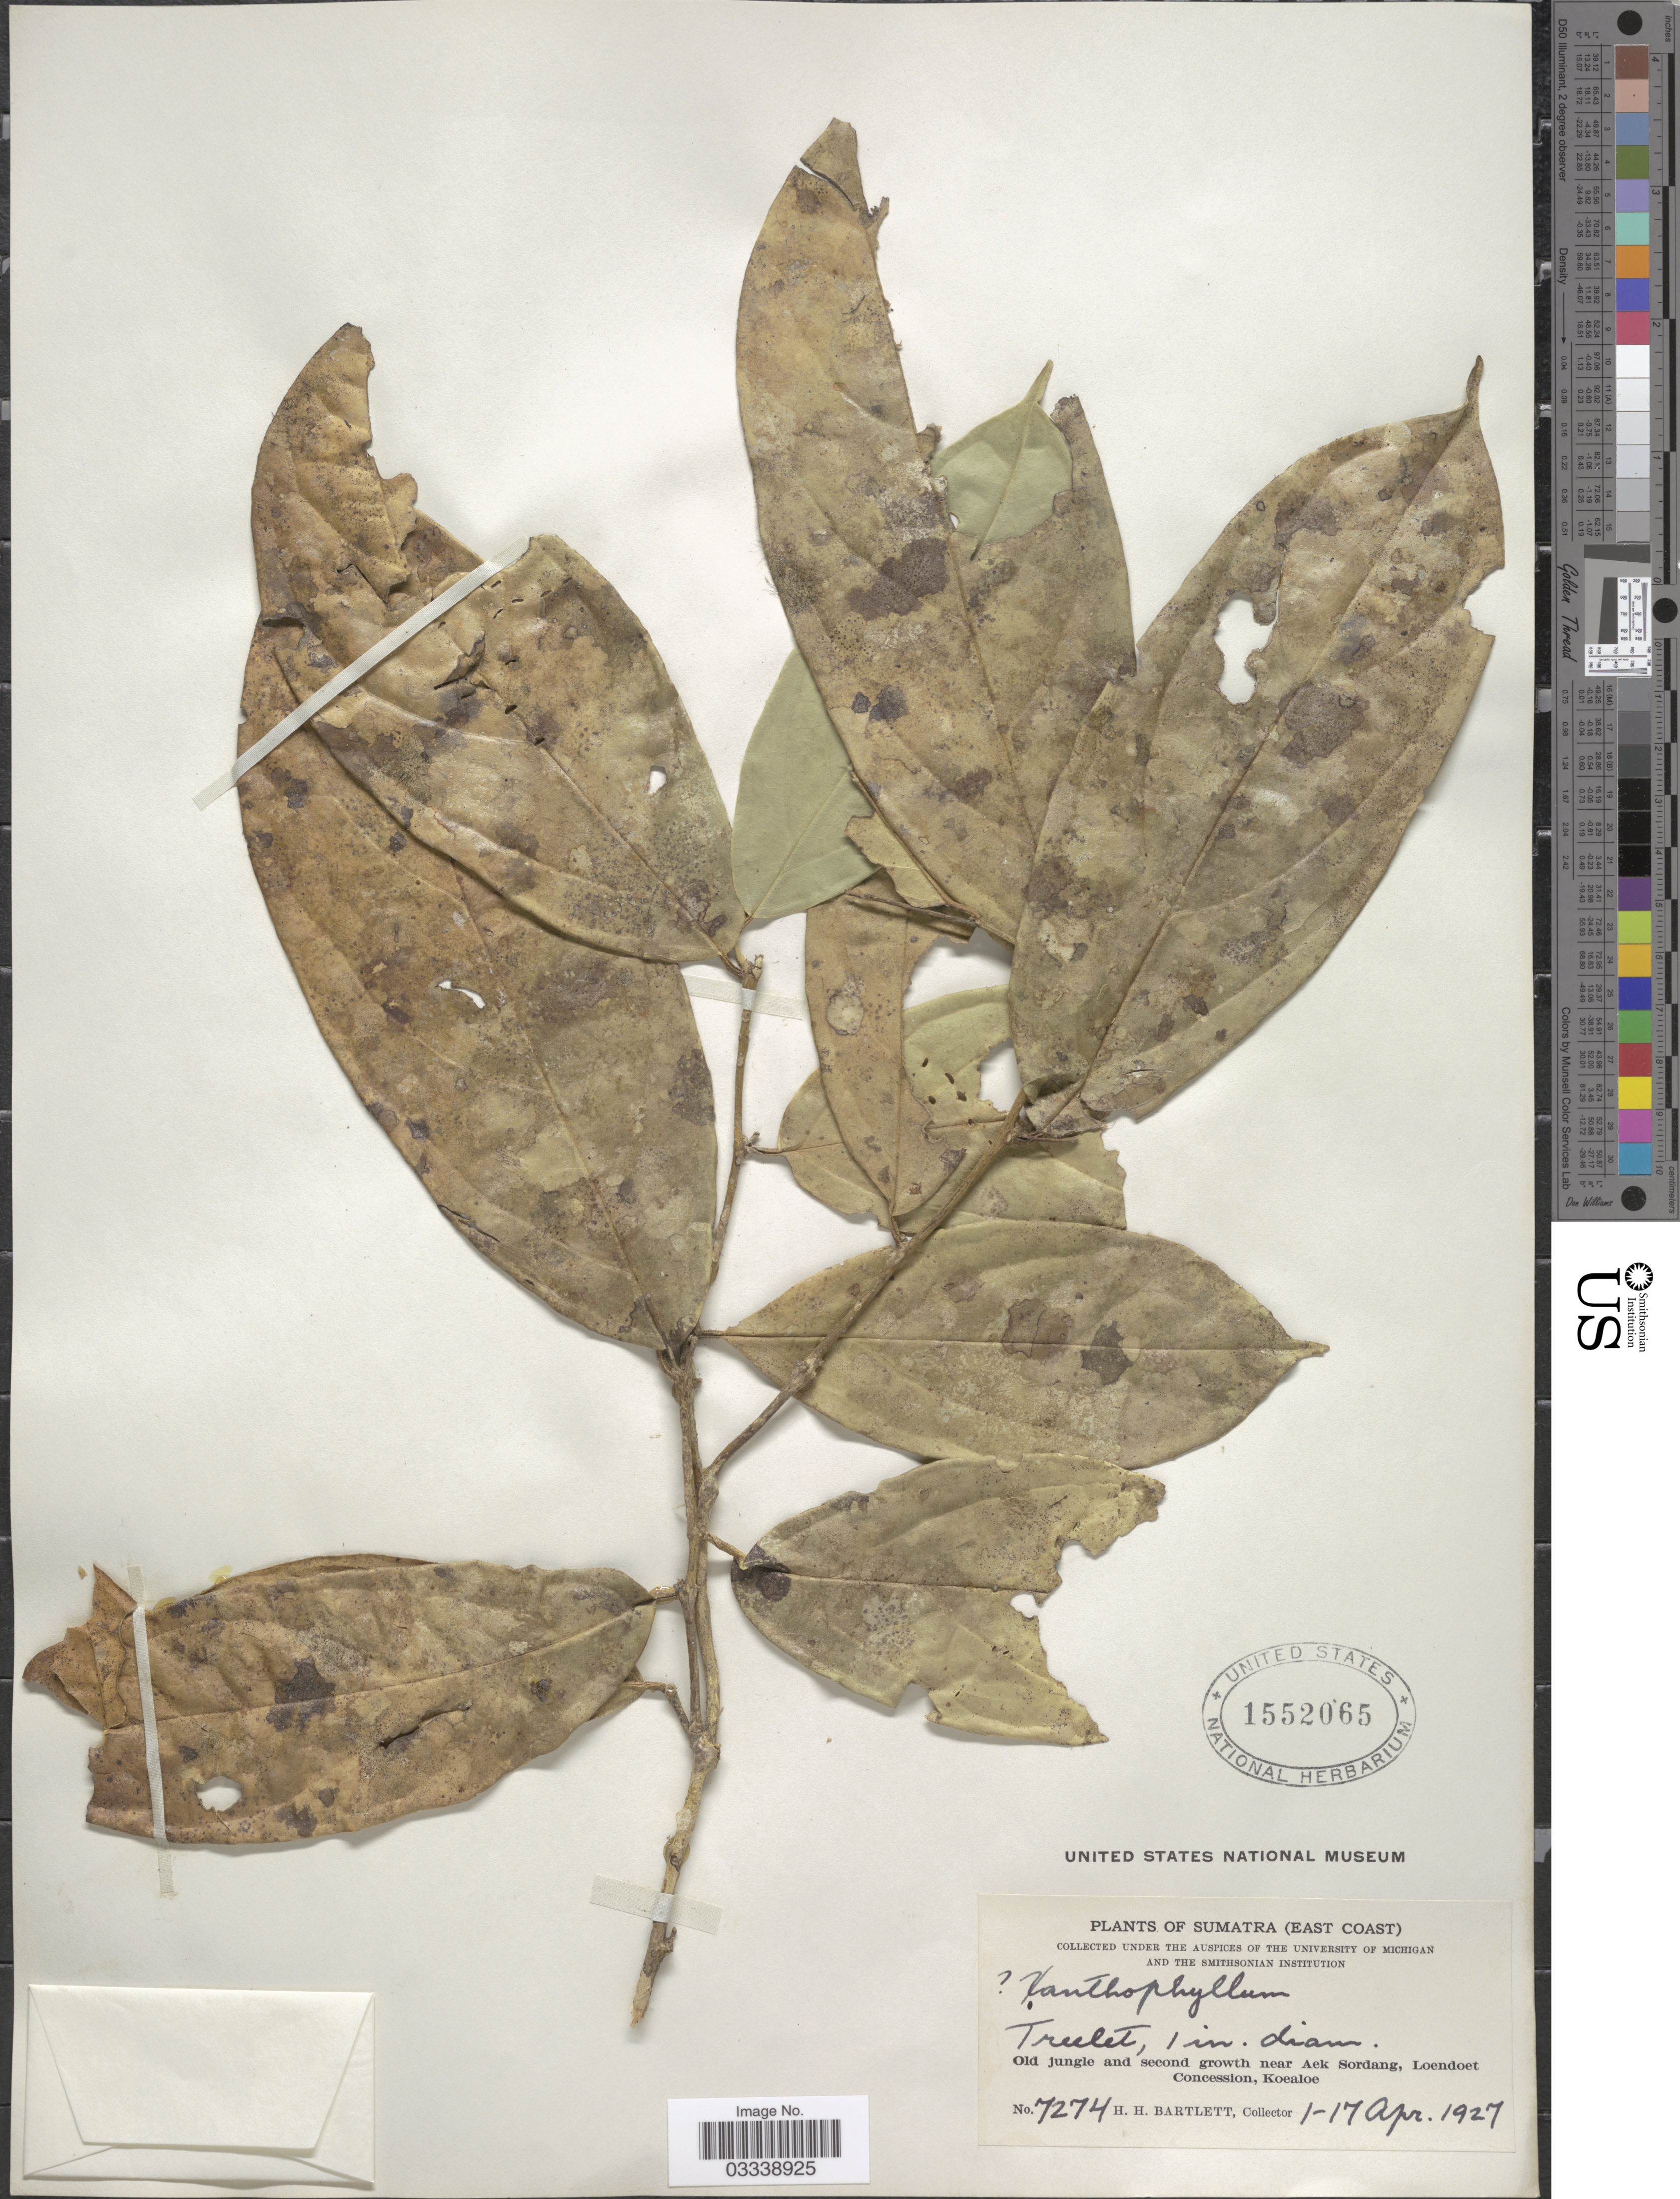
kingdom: Plantae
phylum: Tracheophyta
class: Magnoliopsida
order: Fabales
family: Polygalaceae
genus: Xanthophyllum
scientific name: Xanthophyllum sp.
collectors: H. H. Bartlett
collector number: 7274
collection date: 1927-04-01/1927-04-17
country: Indonesia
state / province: Sumatra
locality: (East Coast). Old jungle and second growth near Aek Sordang, Loendoet Concession, Koealoe.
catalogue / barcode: US 1552065